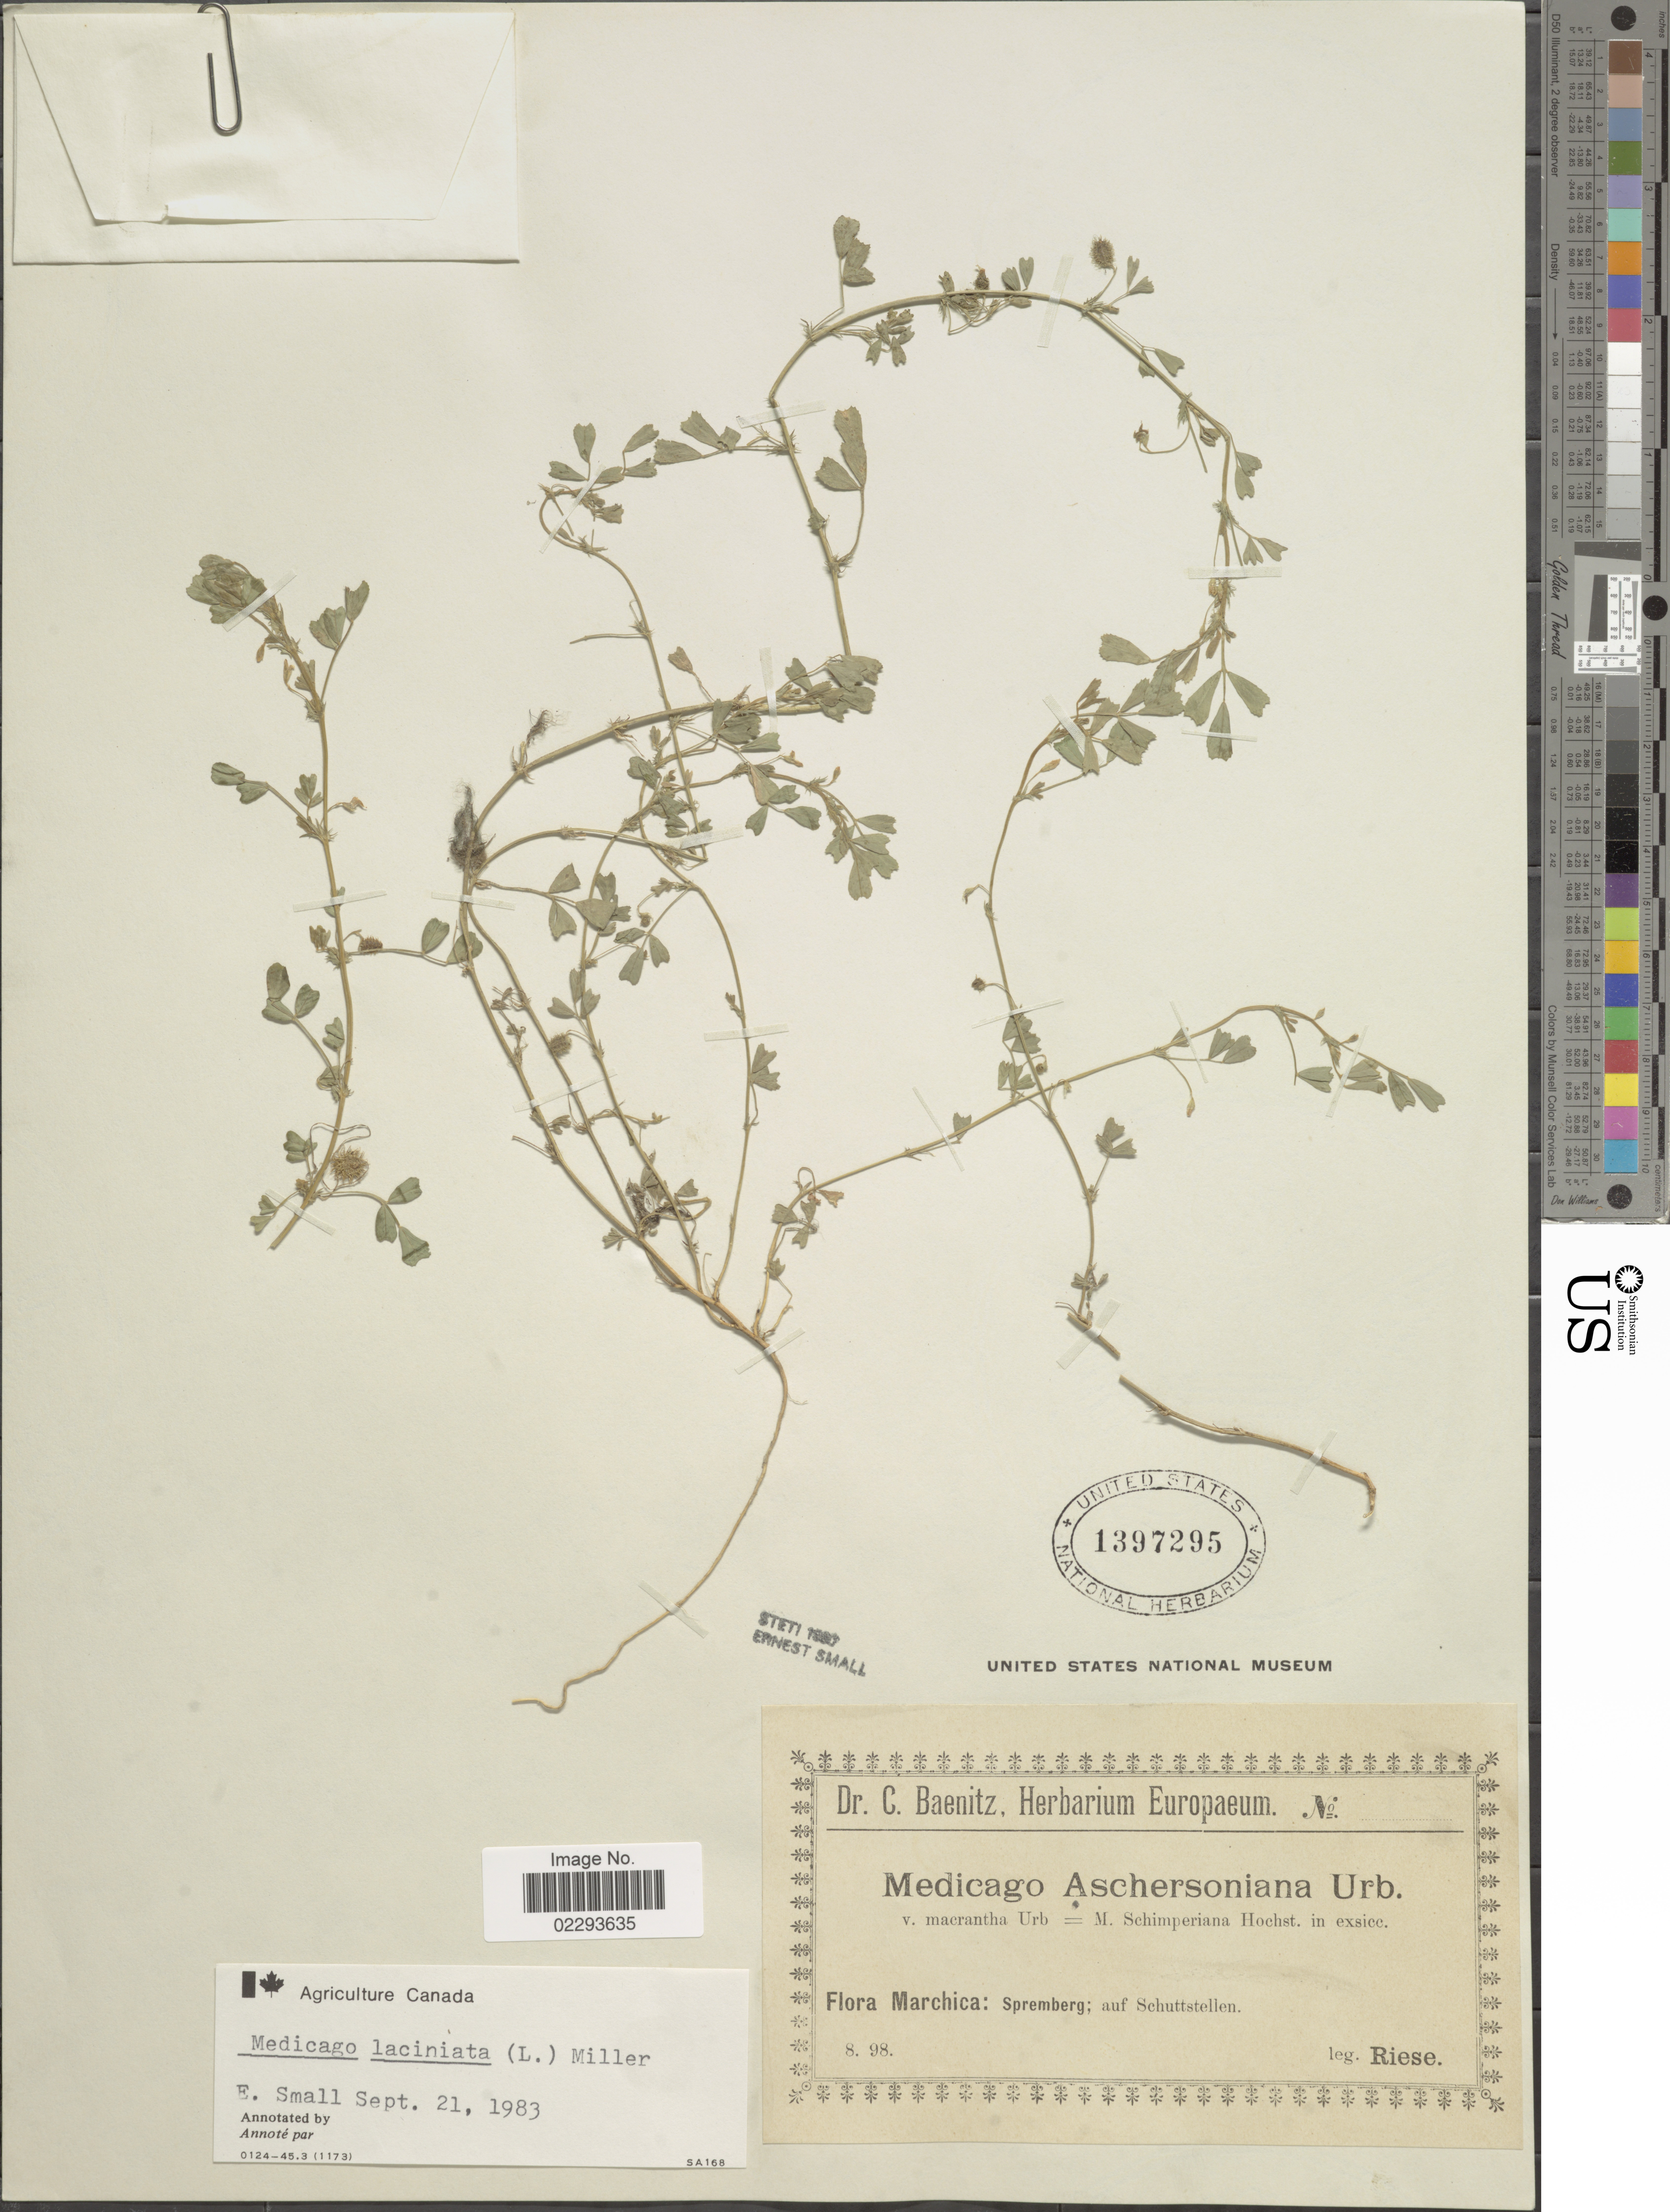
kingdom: Plantae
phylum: Tracheophyta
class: Magnoliopsida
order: Fabales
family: Fabaceae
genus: Medicago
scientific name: Medicago laciniata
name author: (L.) Mill.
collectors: Riese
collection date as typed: Transcribed d/m/y: /8/98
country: Germany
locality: Flora Marchica: Spremberg; auf Schuttstellen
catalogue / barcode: US 1397295